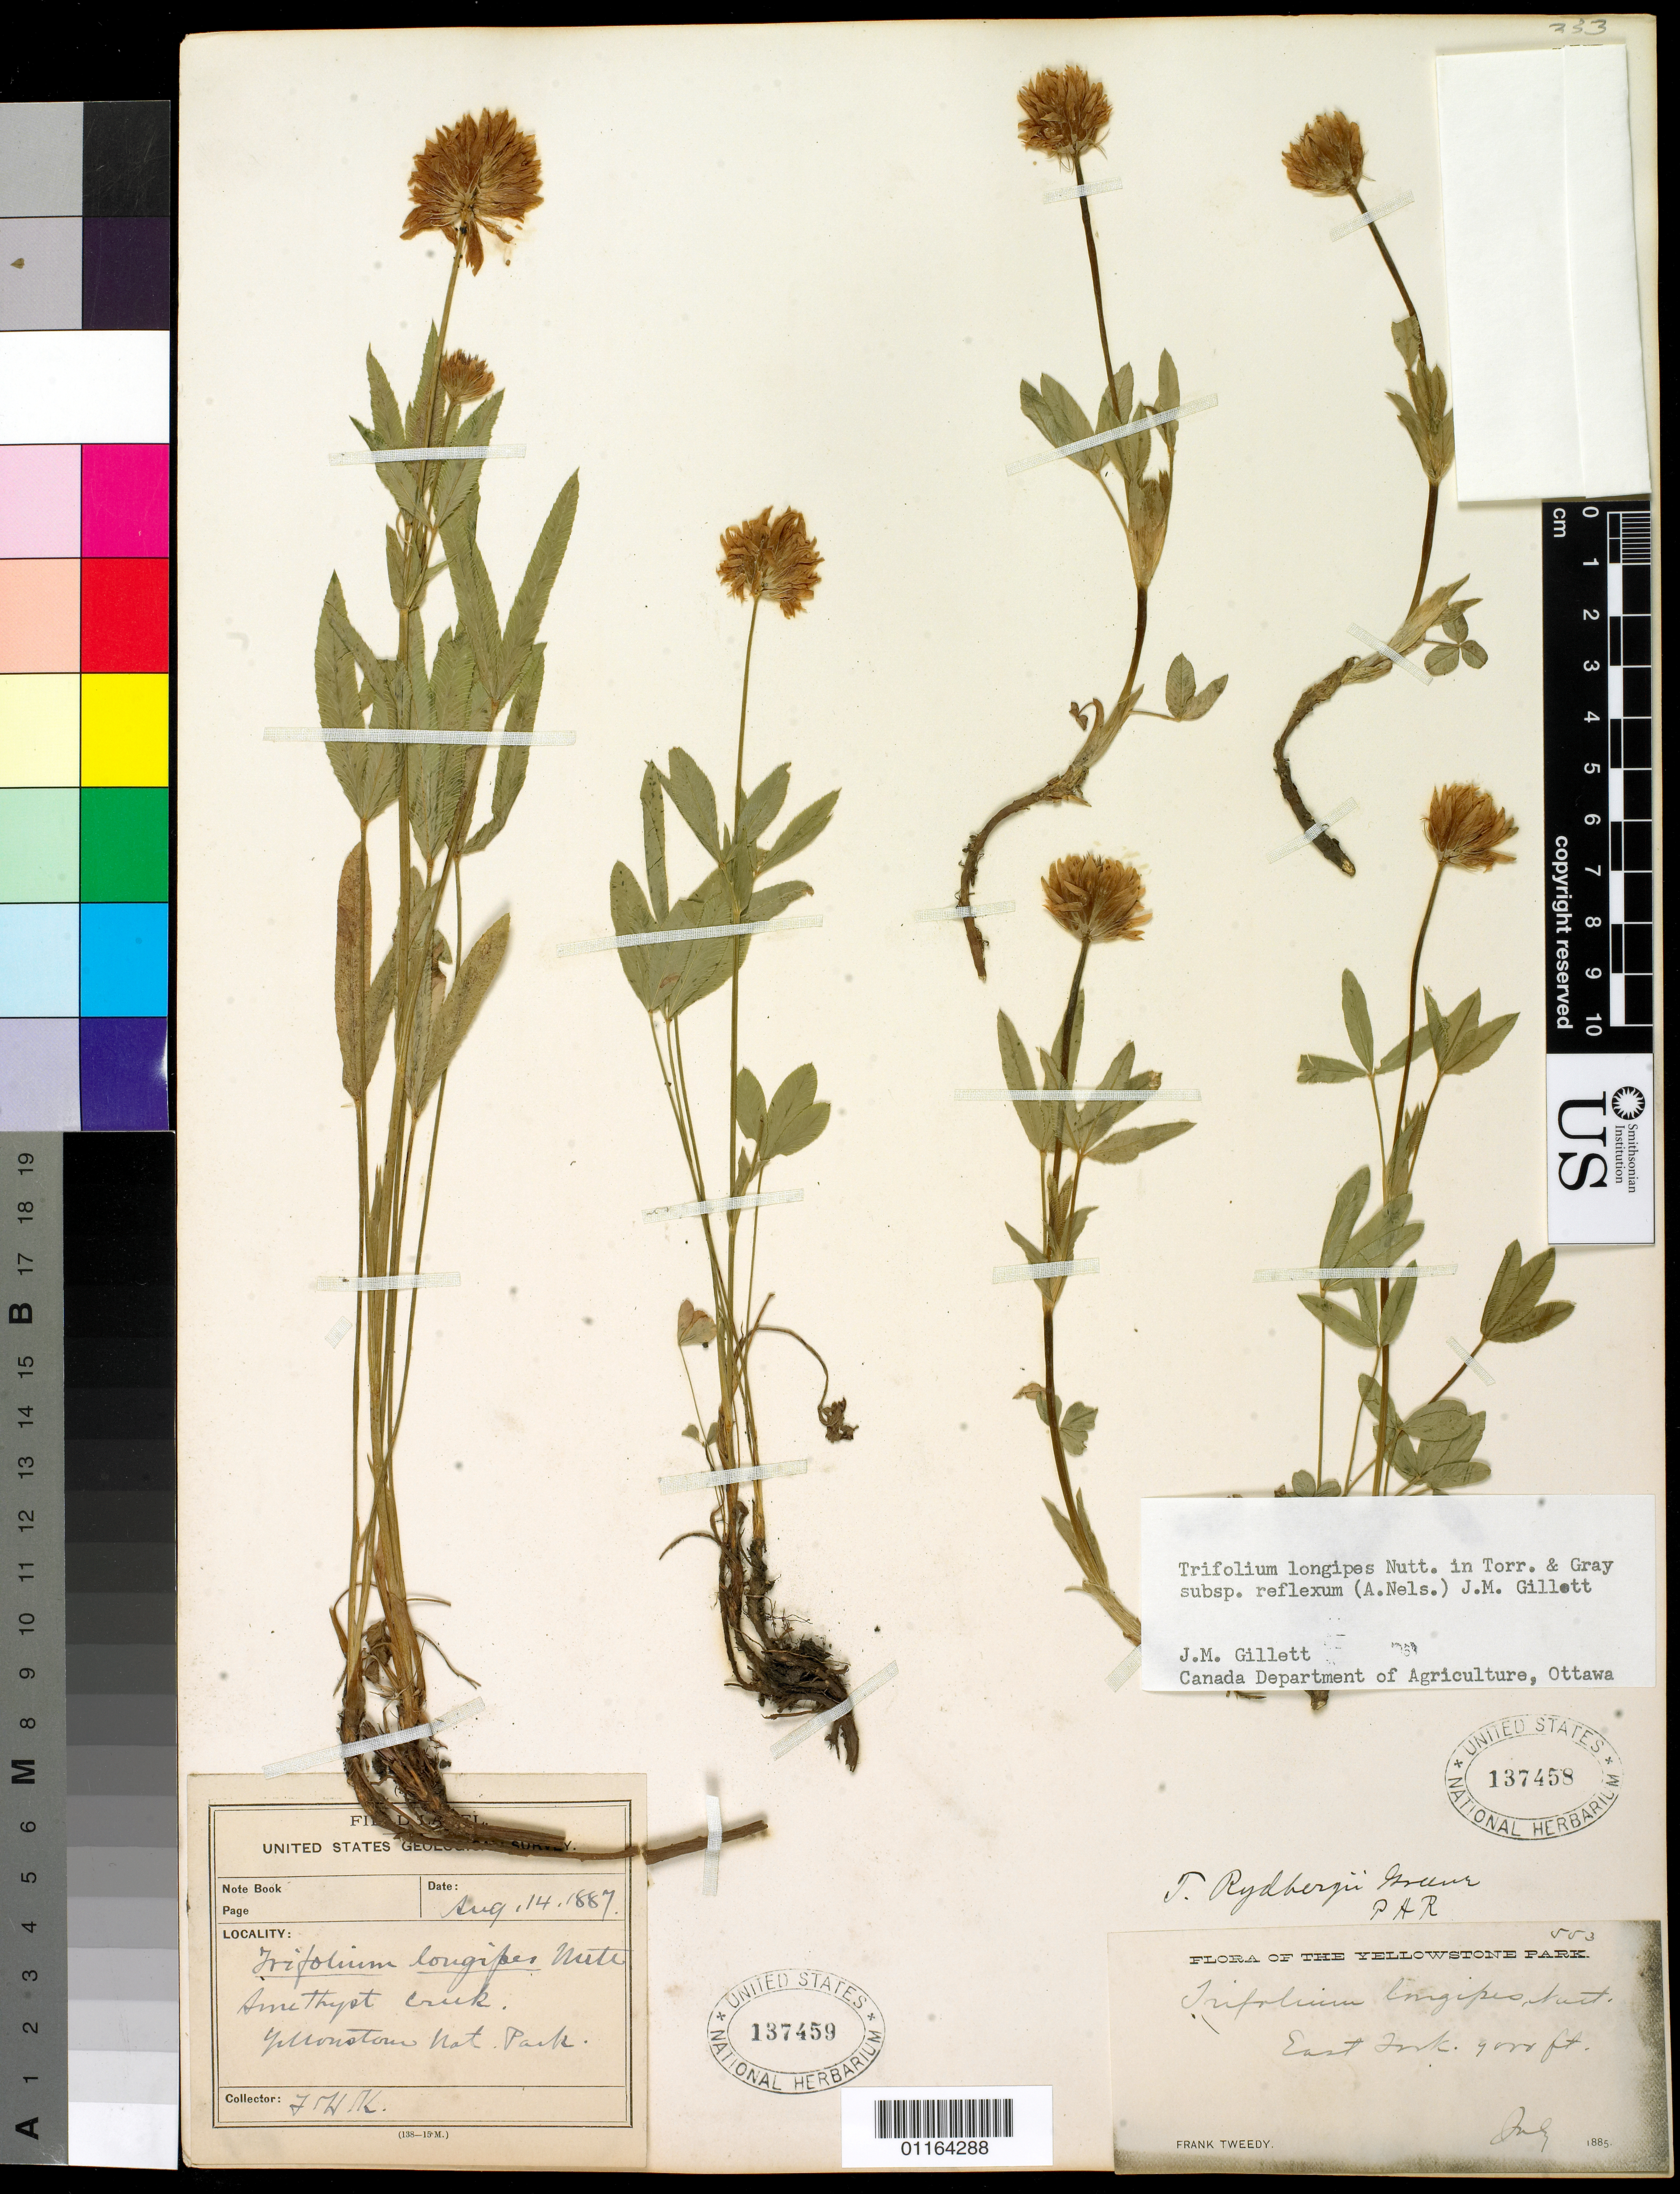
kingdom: Plantae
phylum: Tracheophyta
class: Magnoliopsida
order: Fabales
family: Fabaceae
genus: Trifolium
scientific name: Trifolium longipes subsp. reflexum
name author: (A. Nelson) J.M. Gillet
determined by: Gillett, J. M.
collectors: F. Tweedy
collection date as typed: Jul 1885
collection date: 1885-07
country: United States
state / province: Wyoming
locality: East Fork, Yellowstone National Park.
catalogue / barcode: US 137458